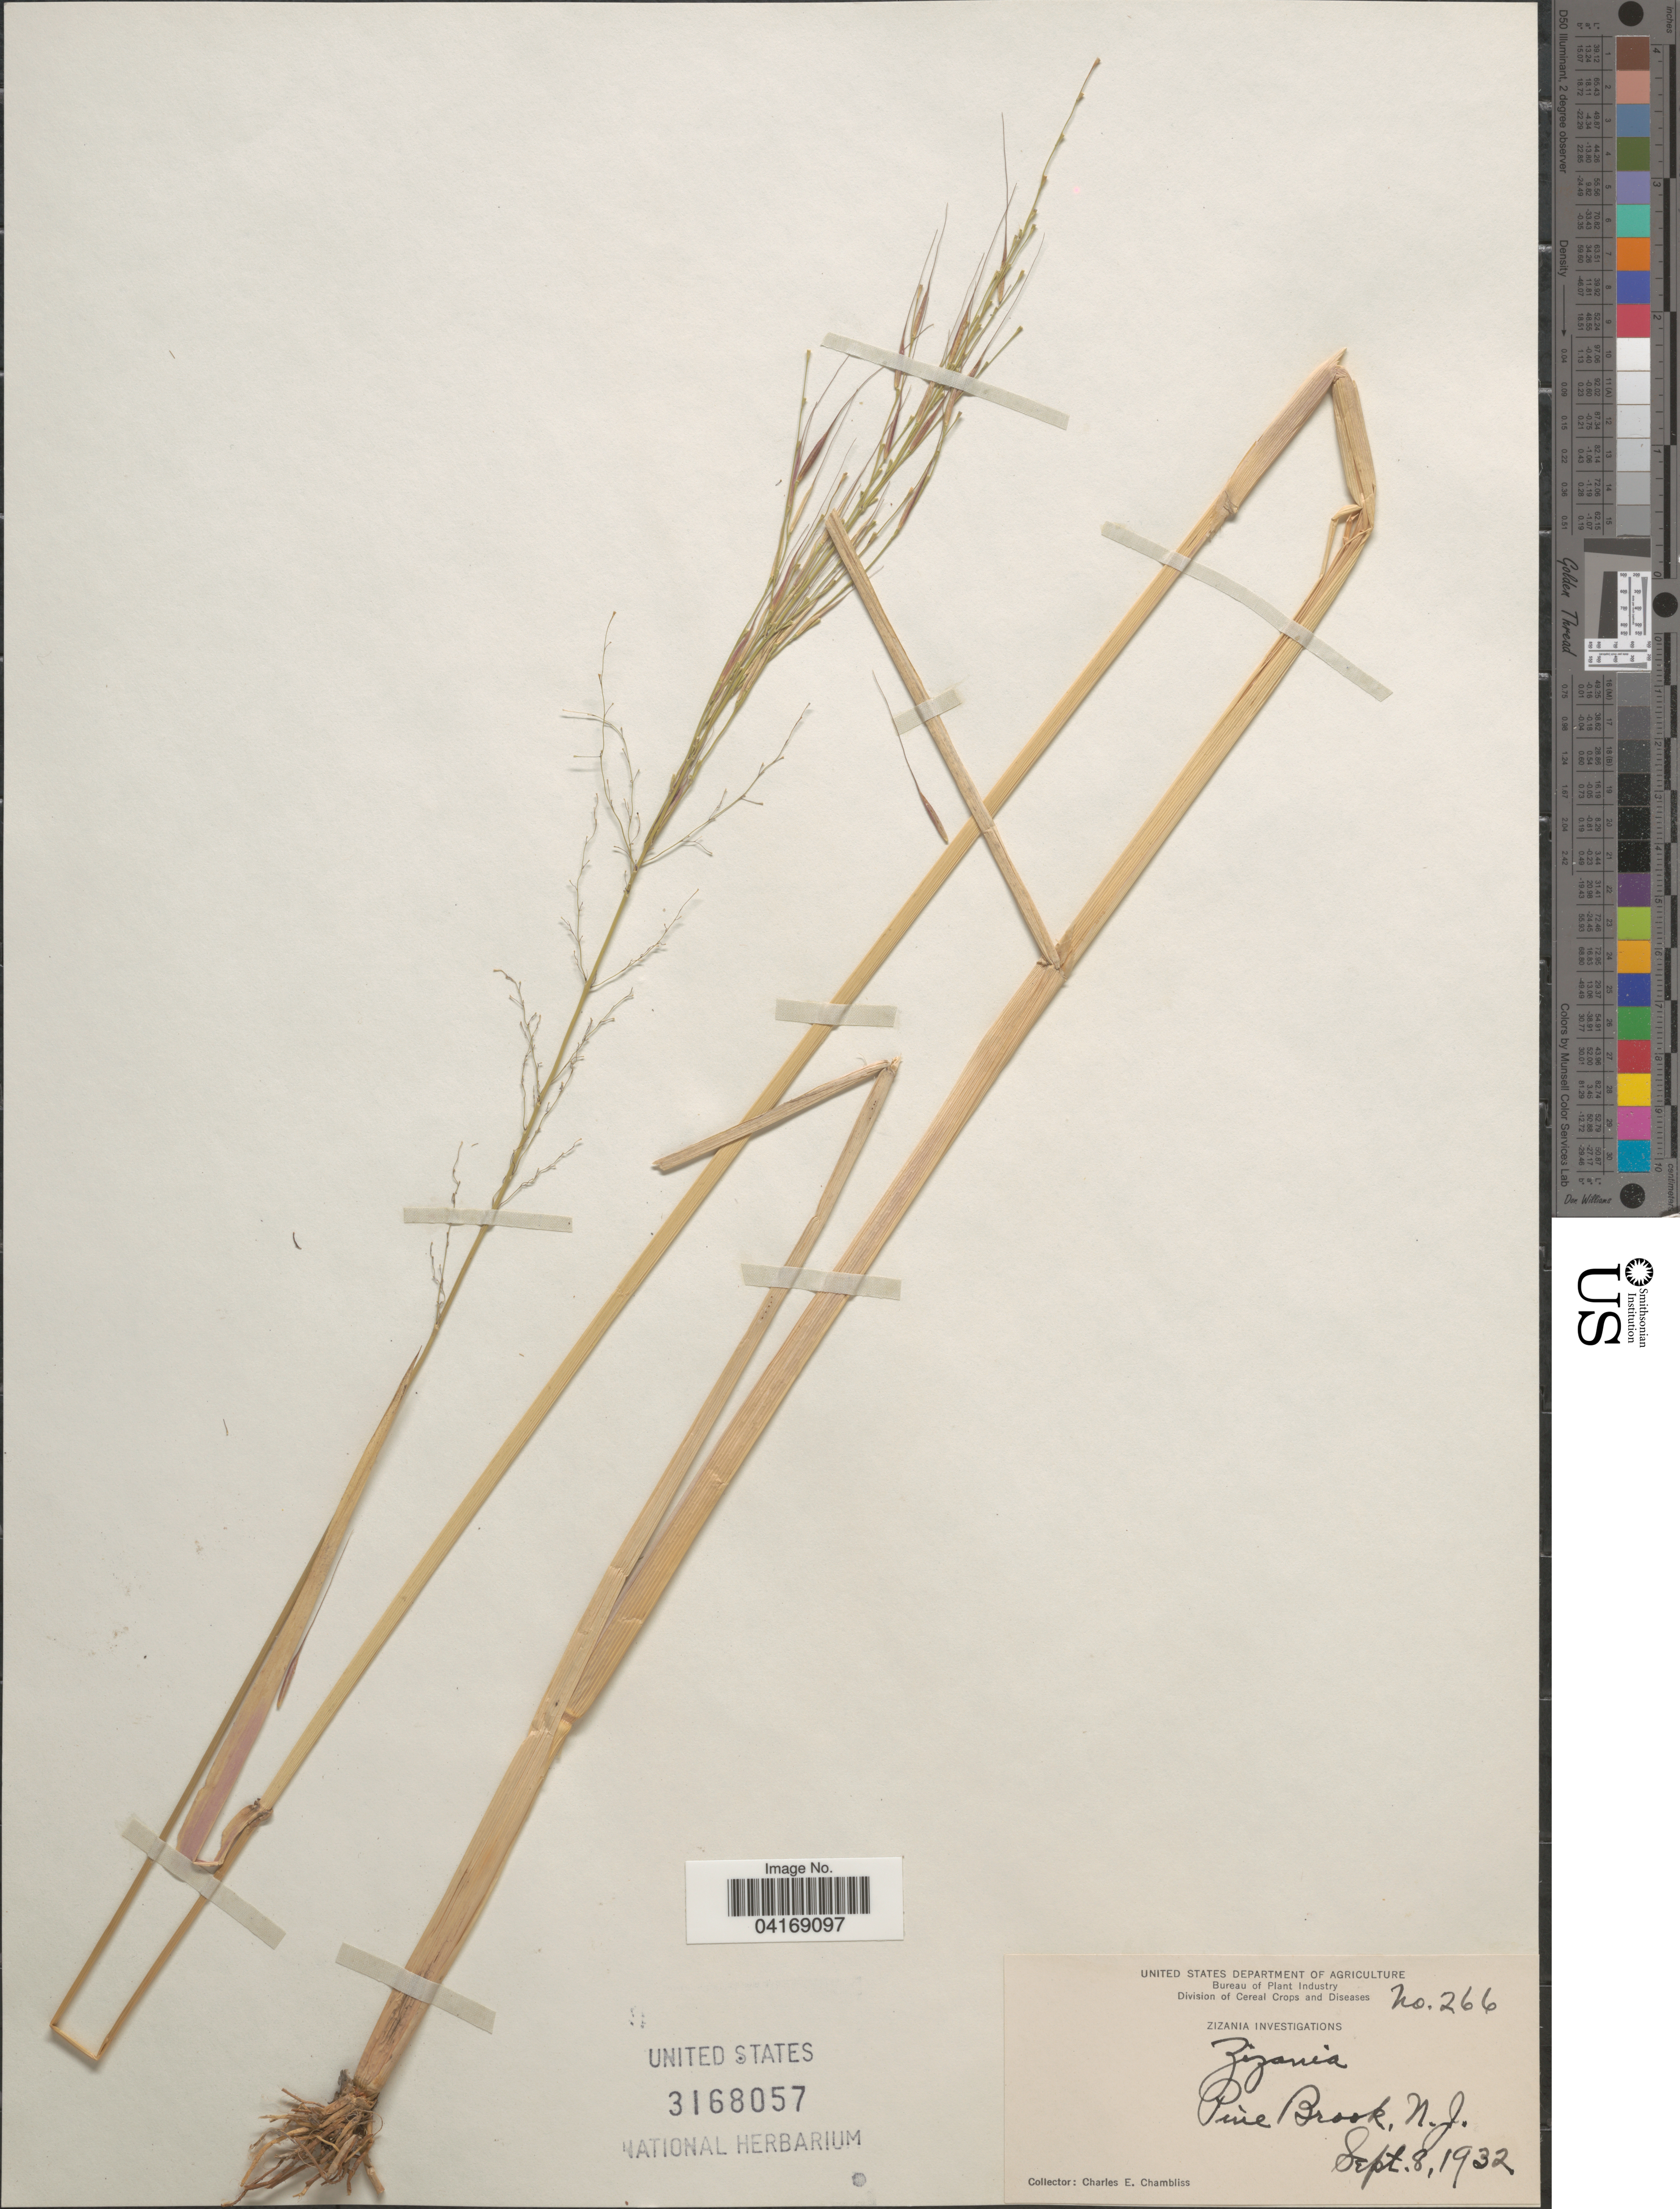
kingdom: Plantae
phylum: Tracheophyta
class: Liliopsida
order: Poales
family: Poaceae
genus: Zizania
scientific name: Zizania sp.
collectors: C. Chambliss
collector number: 266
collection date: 1932-09-08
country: United States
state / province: New Jersey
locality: Pine Brook.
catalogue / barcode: US 3168057